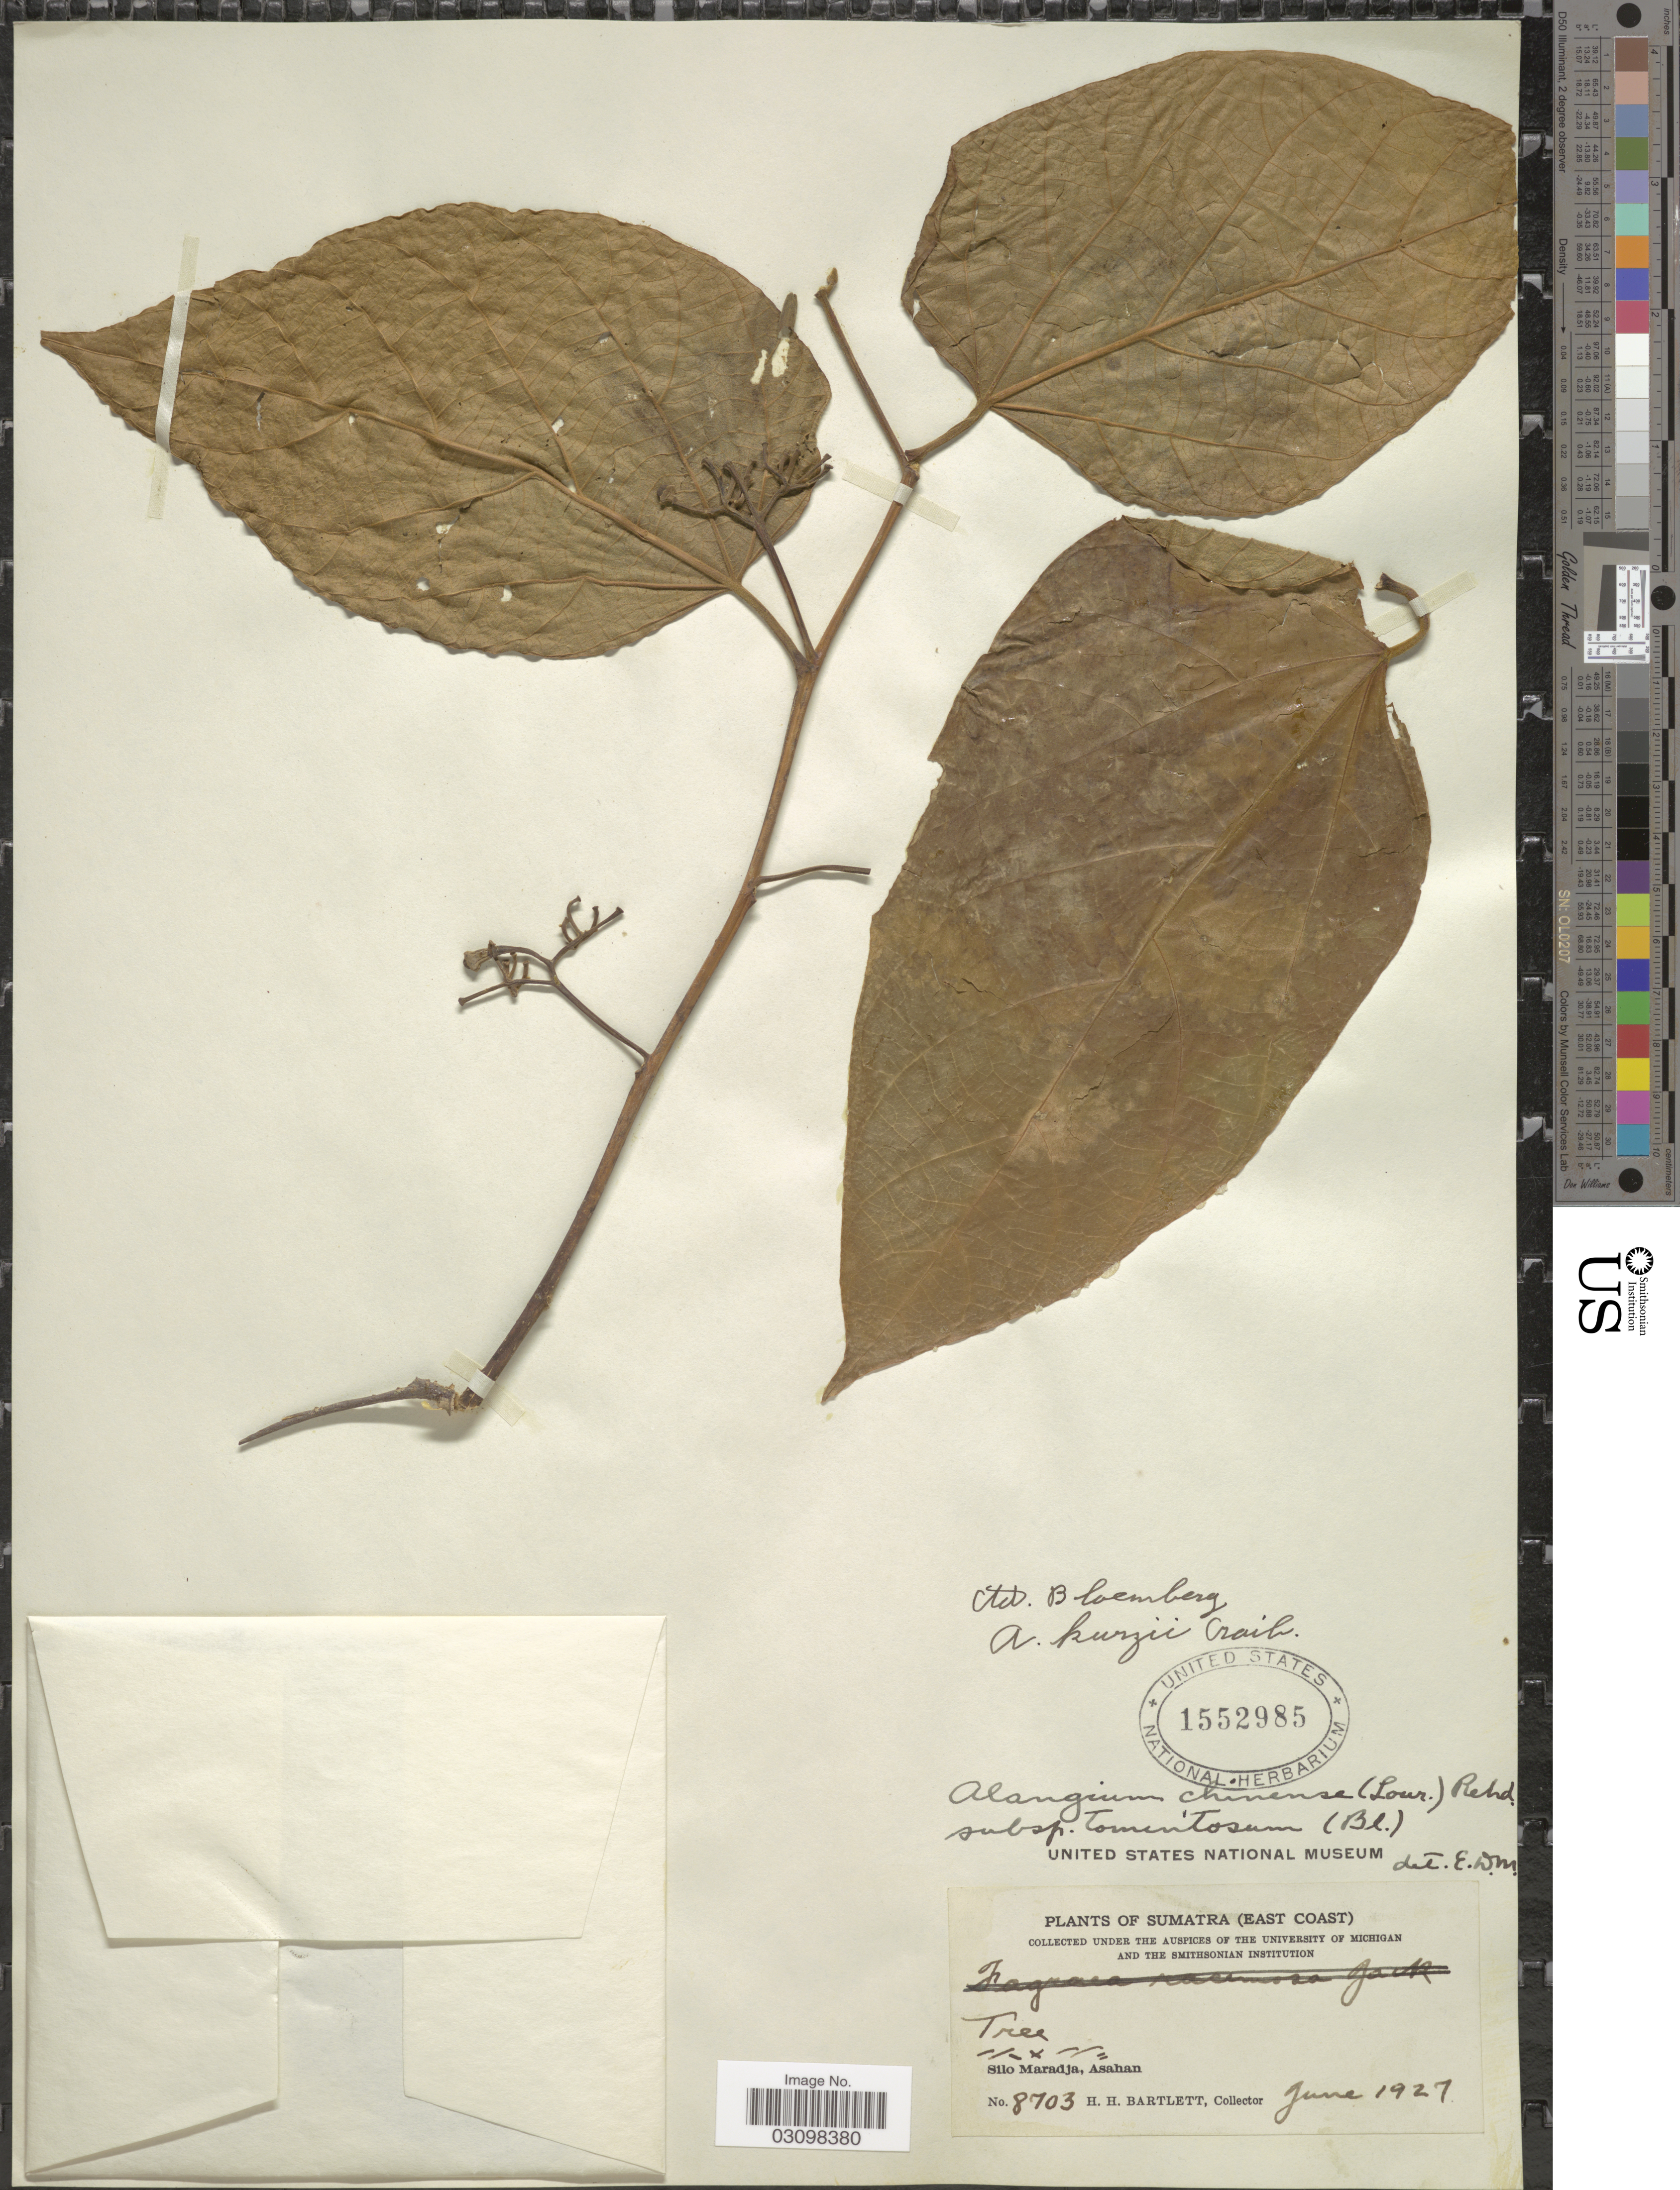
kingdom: Plantae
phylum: Tracheophyta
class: Magnoliopsida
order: Cornales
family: Cornaceae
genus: Alangium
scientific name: Alangium kurzii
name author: Craib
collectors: H. H. Bartlett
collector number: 8703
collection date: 1927-06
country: Indonesia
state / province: Sumatra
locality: (East Coast). Silo Maradja, Asahan.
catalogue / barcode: US 1552985